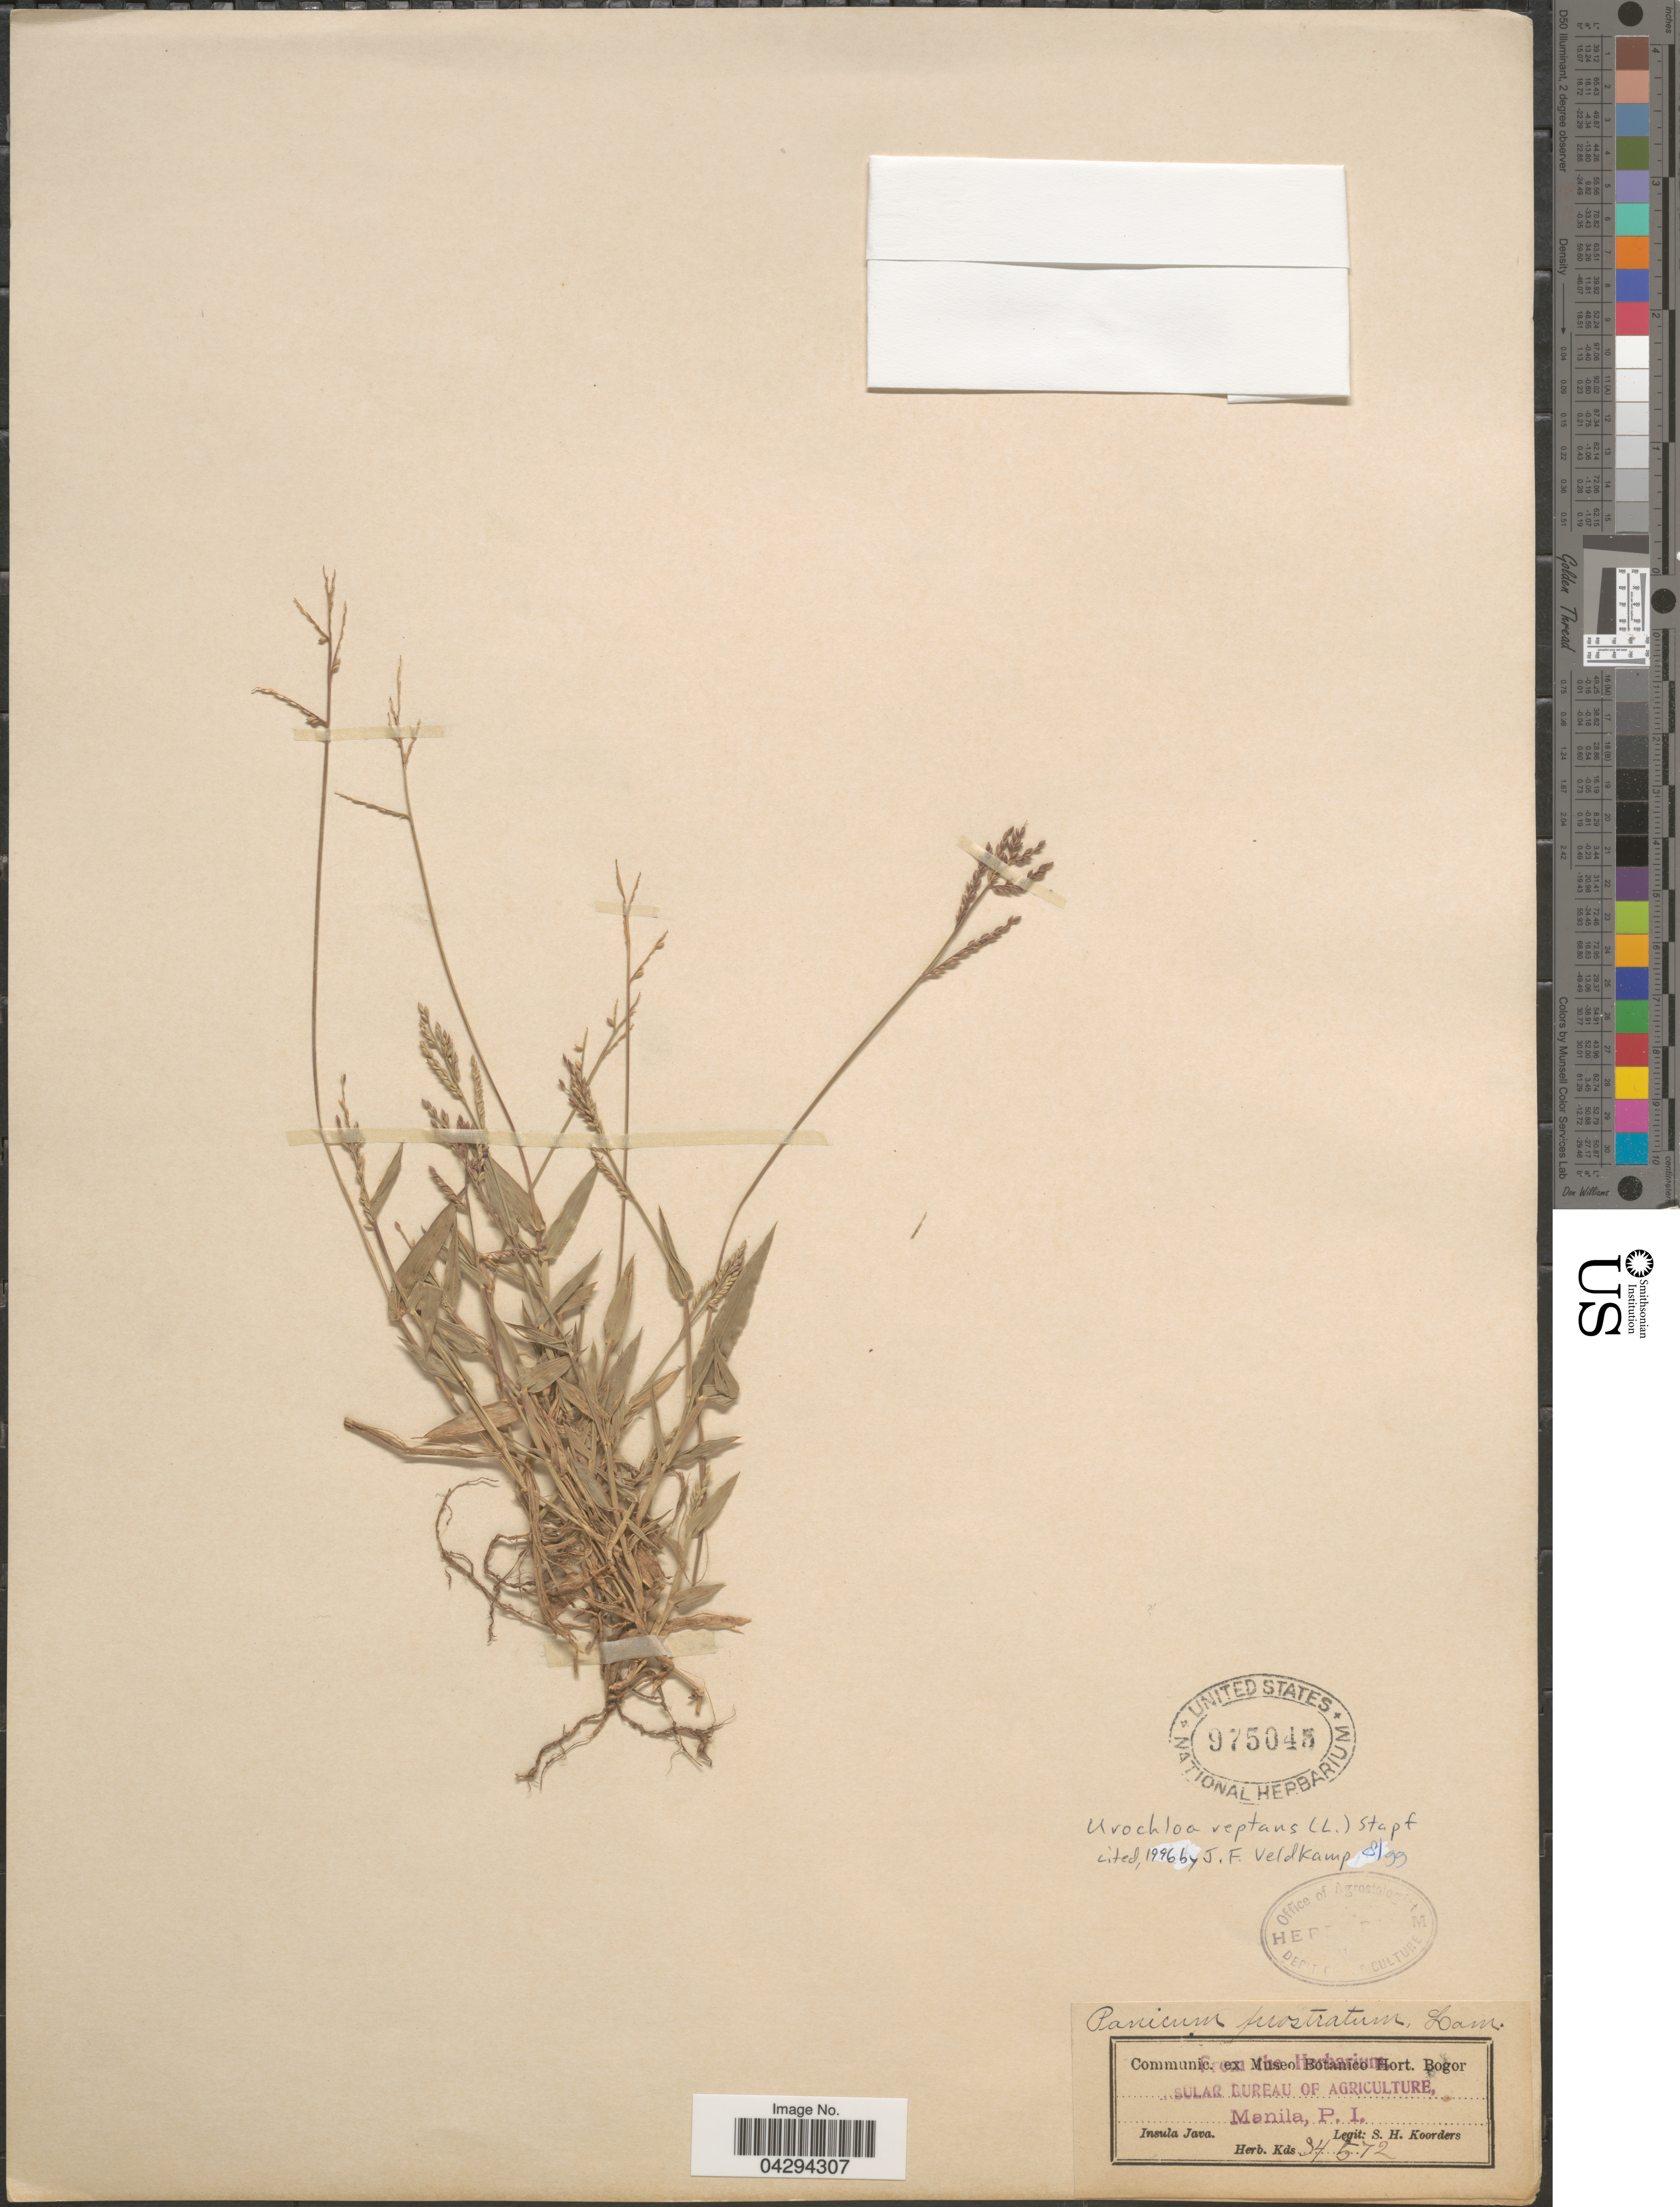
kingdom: Plantae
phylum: Tracheophyta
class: Liliopsida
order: Poales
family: Poaceae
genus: Urochloa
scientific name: Urochloa reptans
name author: (L.) Stapf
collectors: S. H. Koorders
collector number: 34572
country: Indonesia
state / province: Java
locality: Insula Java.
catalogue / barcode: US 975045